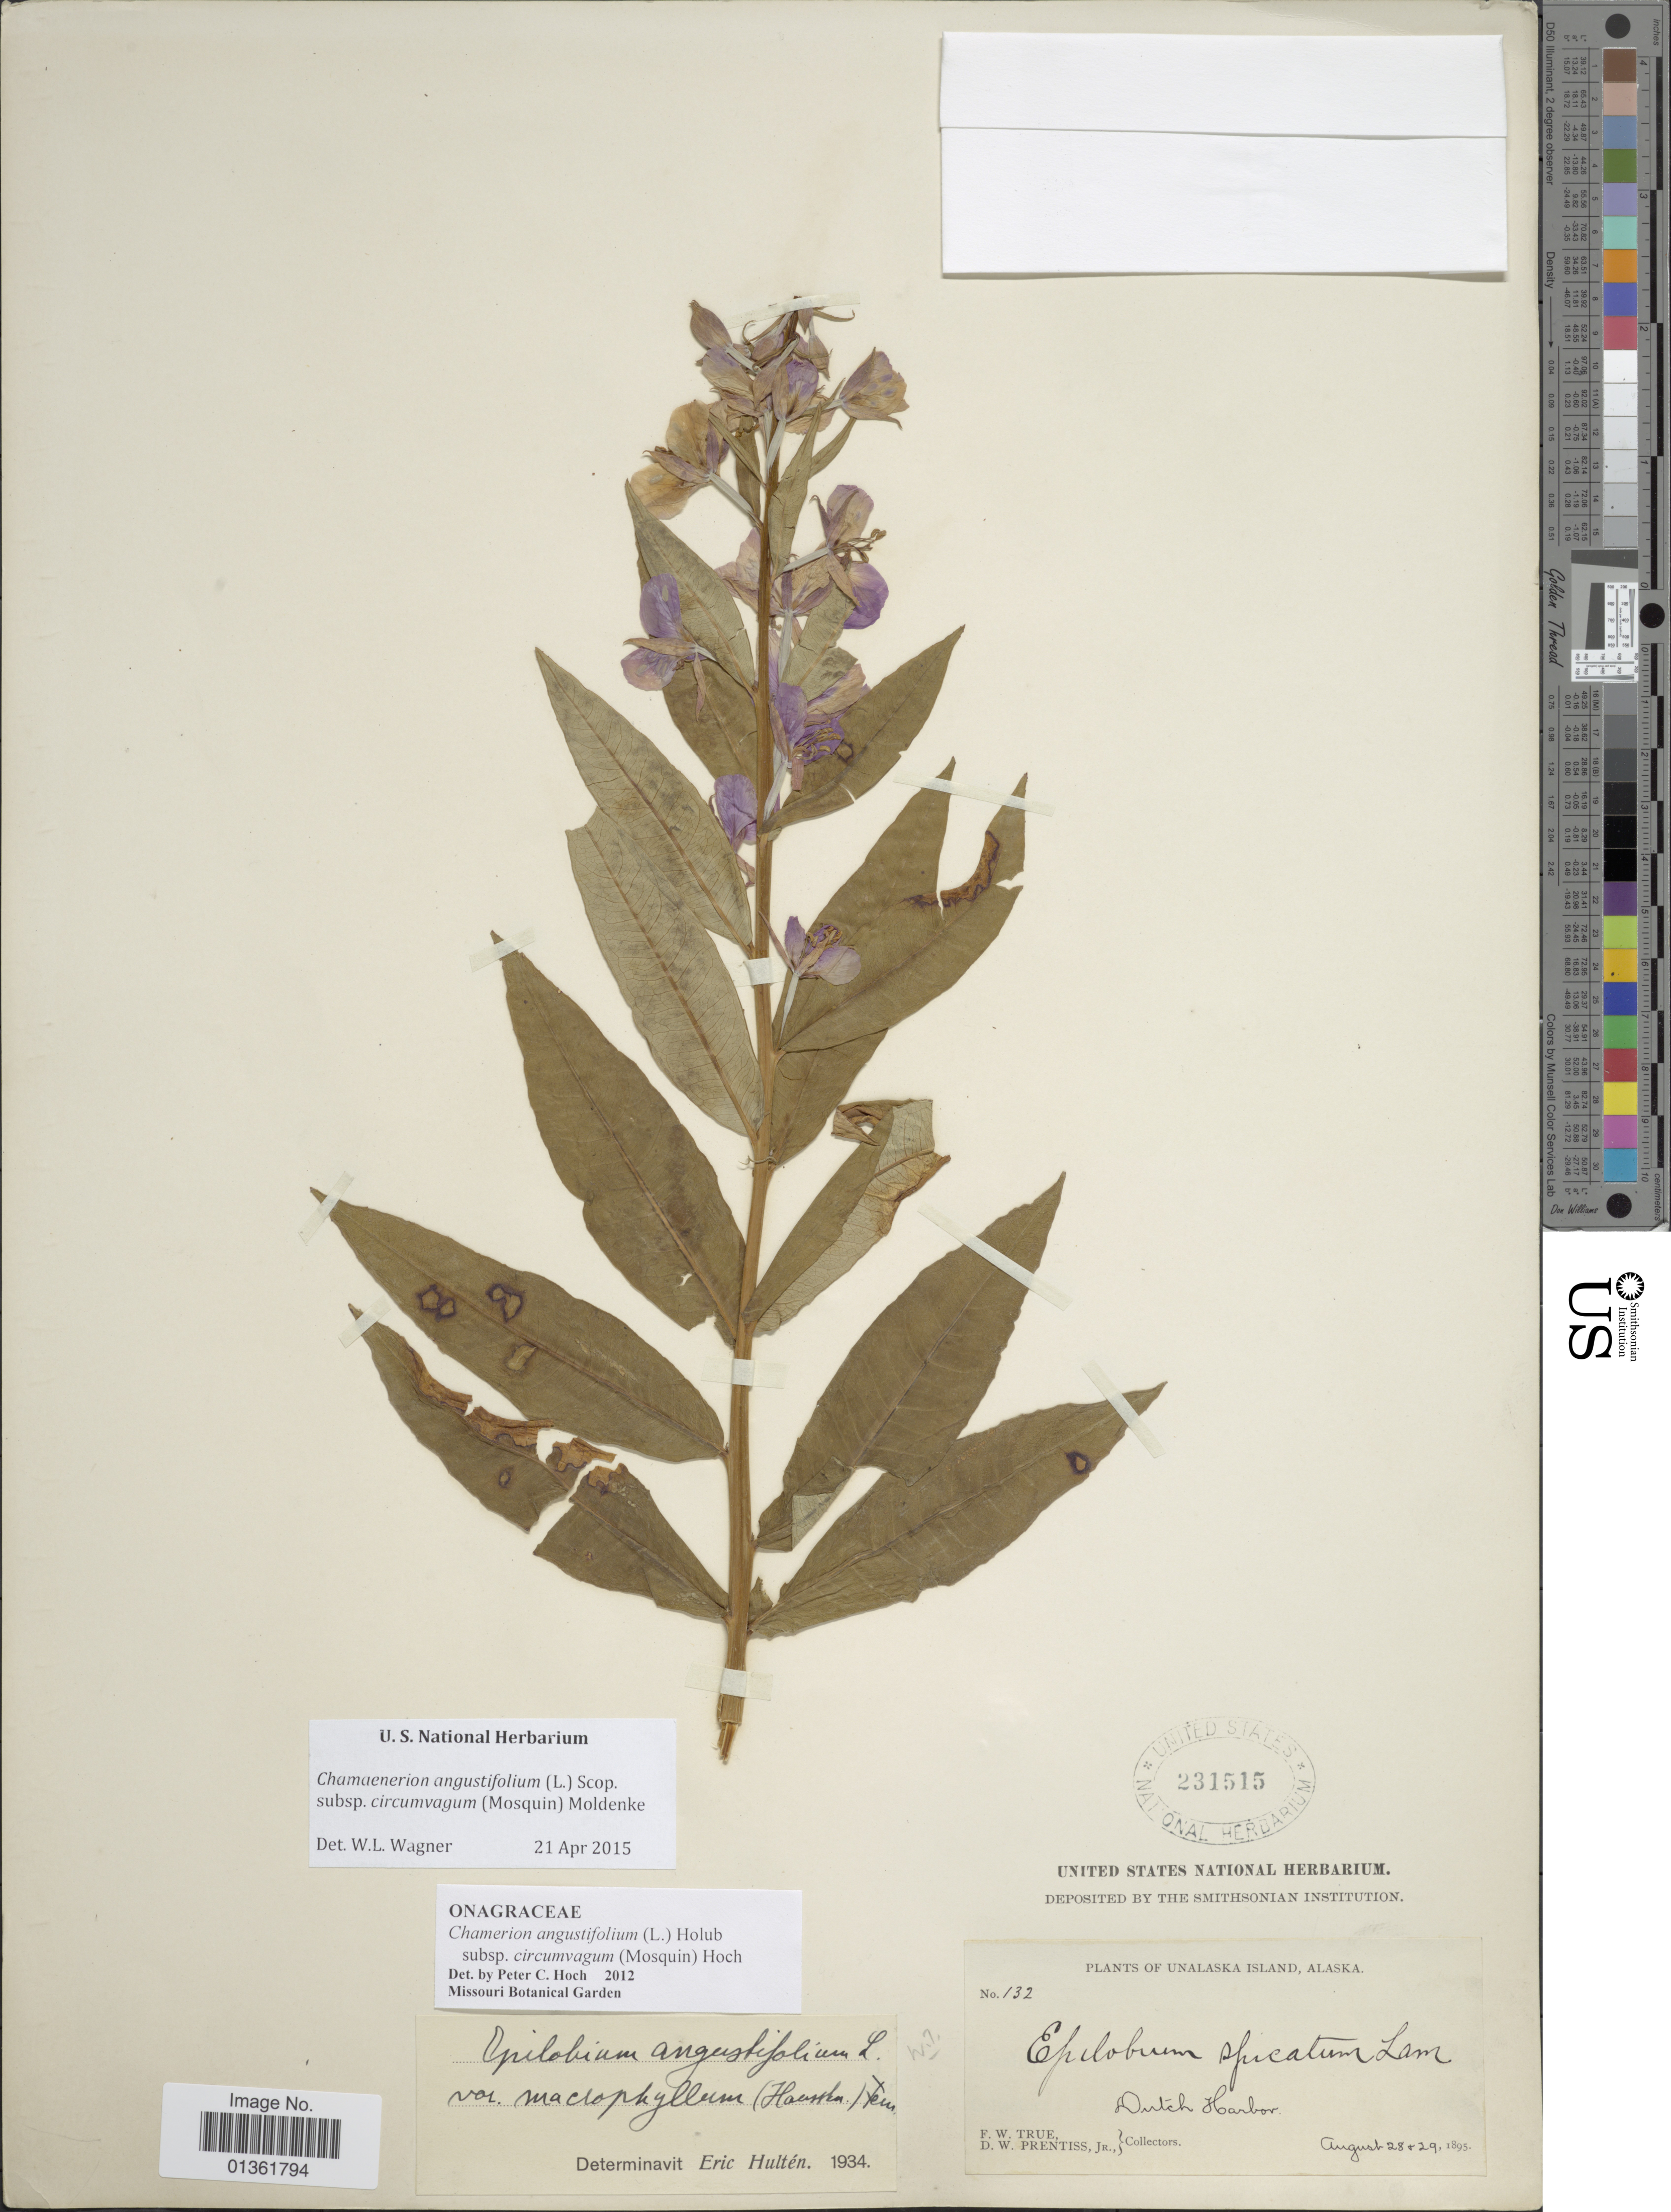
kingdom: Plantae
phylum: Tracheophyta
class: Magnoliopsida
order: Myrtales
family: Onagraceae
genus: Chamaenerion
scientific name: Chamaenerion angustifolium subsp. circumvagum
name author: (Mosquin) Moldenke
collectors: F. True & D. Prentiss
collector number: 132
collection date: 1895-08-28/1895-08-29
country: United States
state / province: Alaska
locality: Unalaska Island. Dutch Harbor.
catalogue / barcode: US 231515